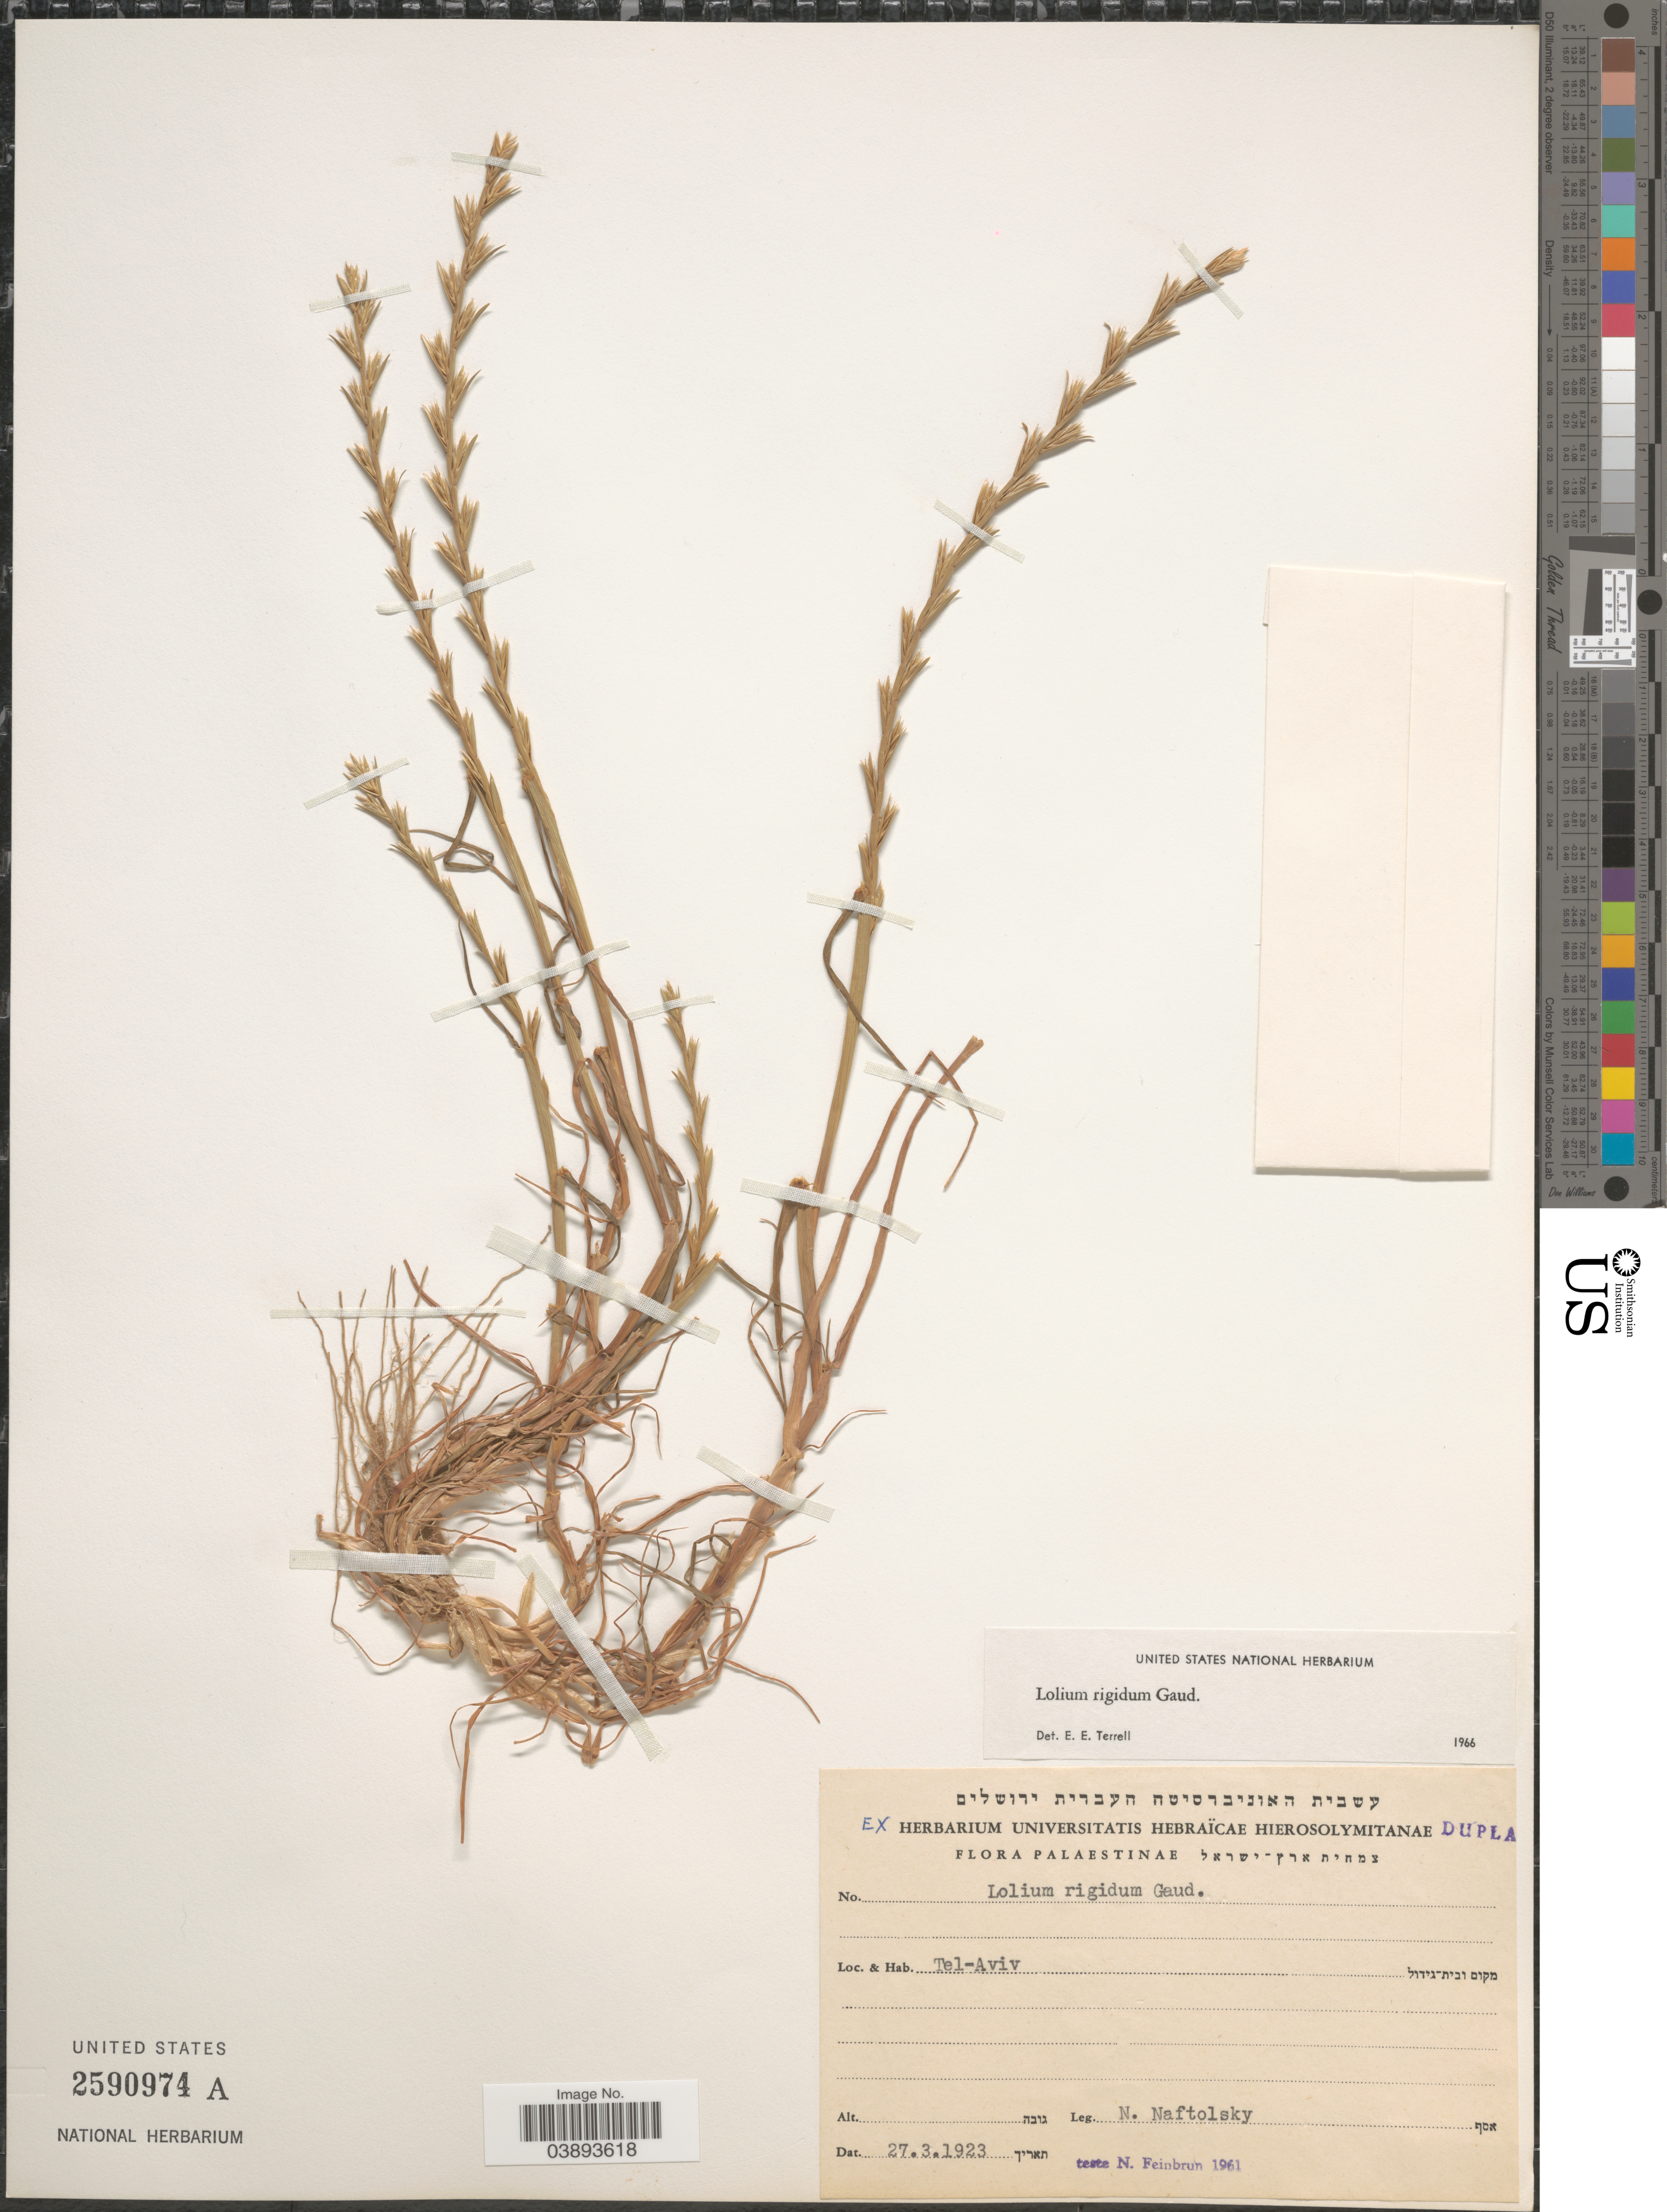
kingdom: Plantae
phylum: Tracheophyta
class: Liliopsida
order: Poales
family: Poaceae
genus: Lolium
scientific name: Lolium rigidum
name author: Gaudin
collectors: N. Naftolsky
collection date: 1923-03-27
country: Israel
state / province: Tel Aviv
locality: Palaestinae.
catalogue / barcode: US 2590974A